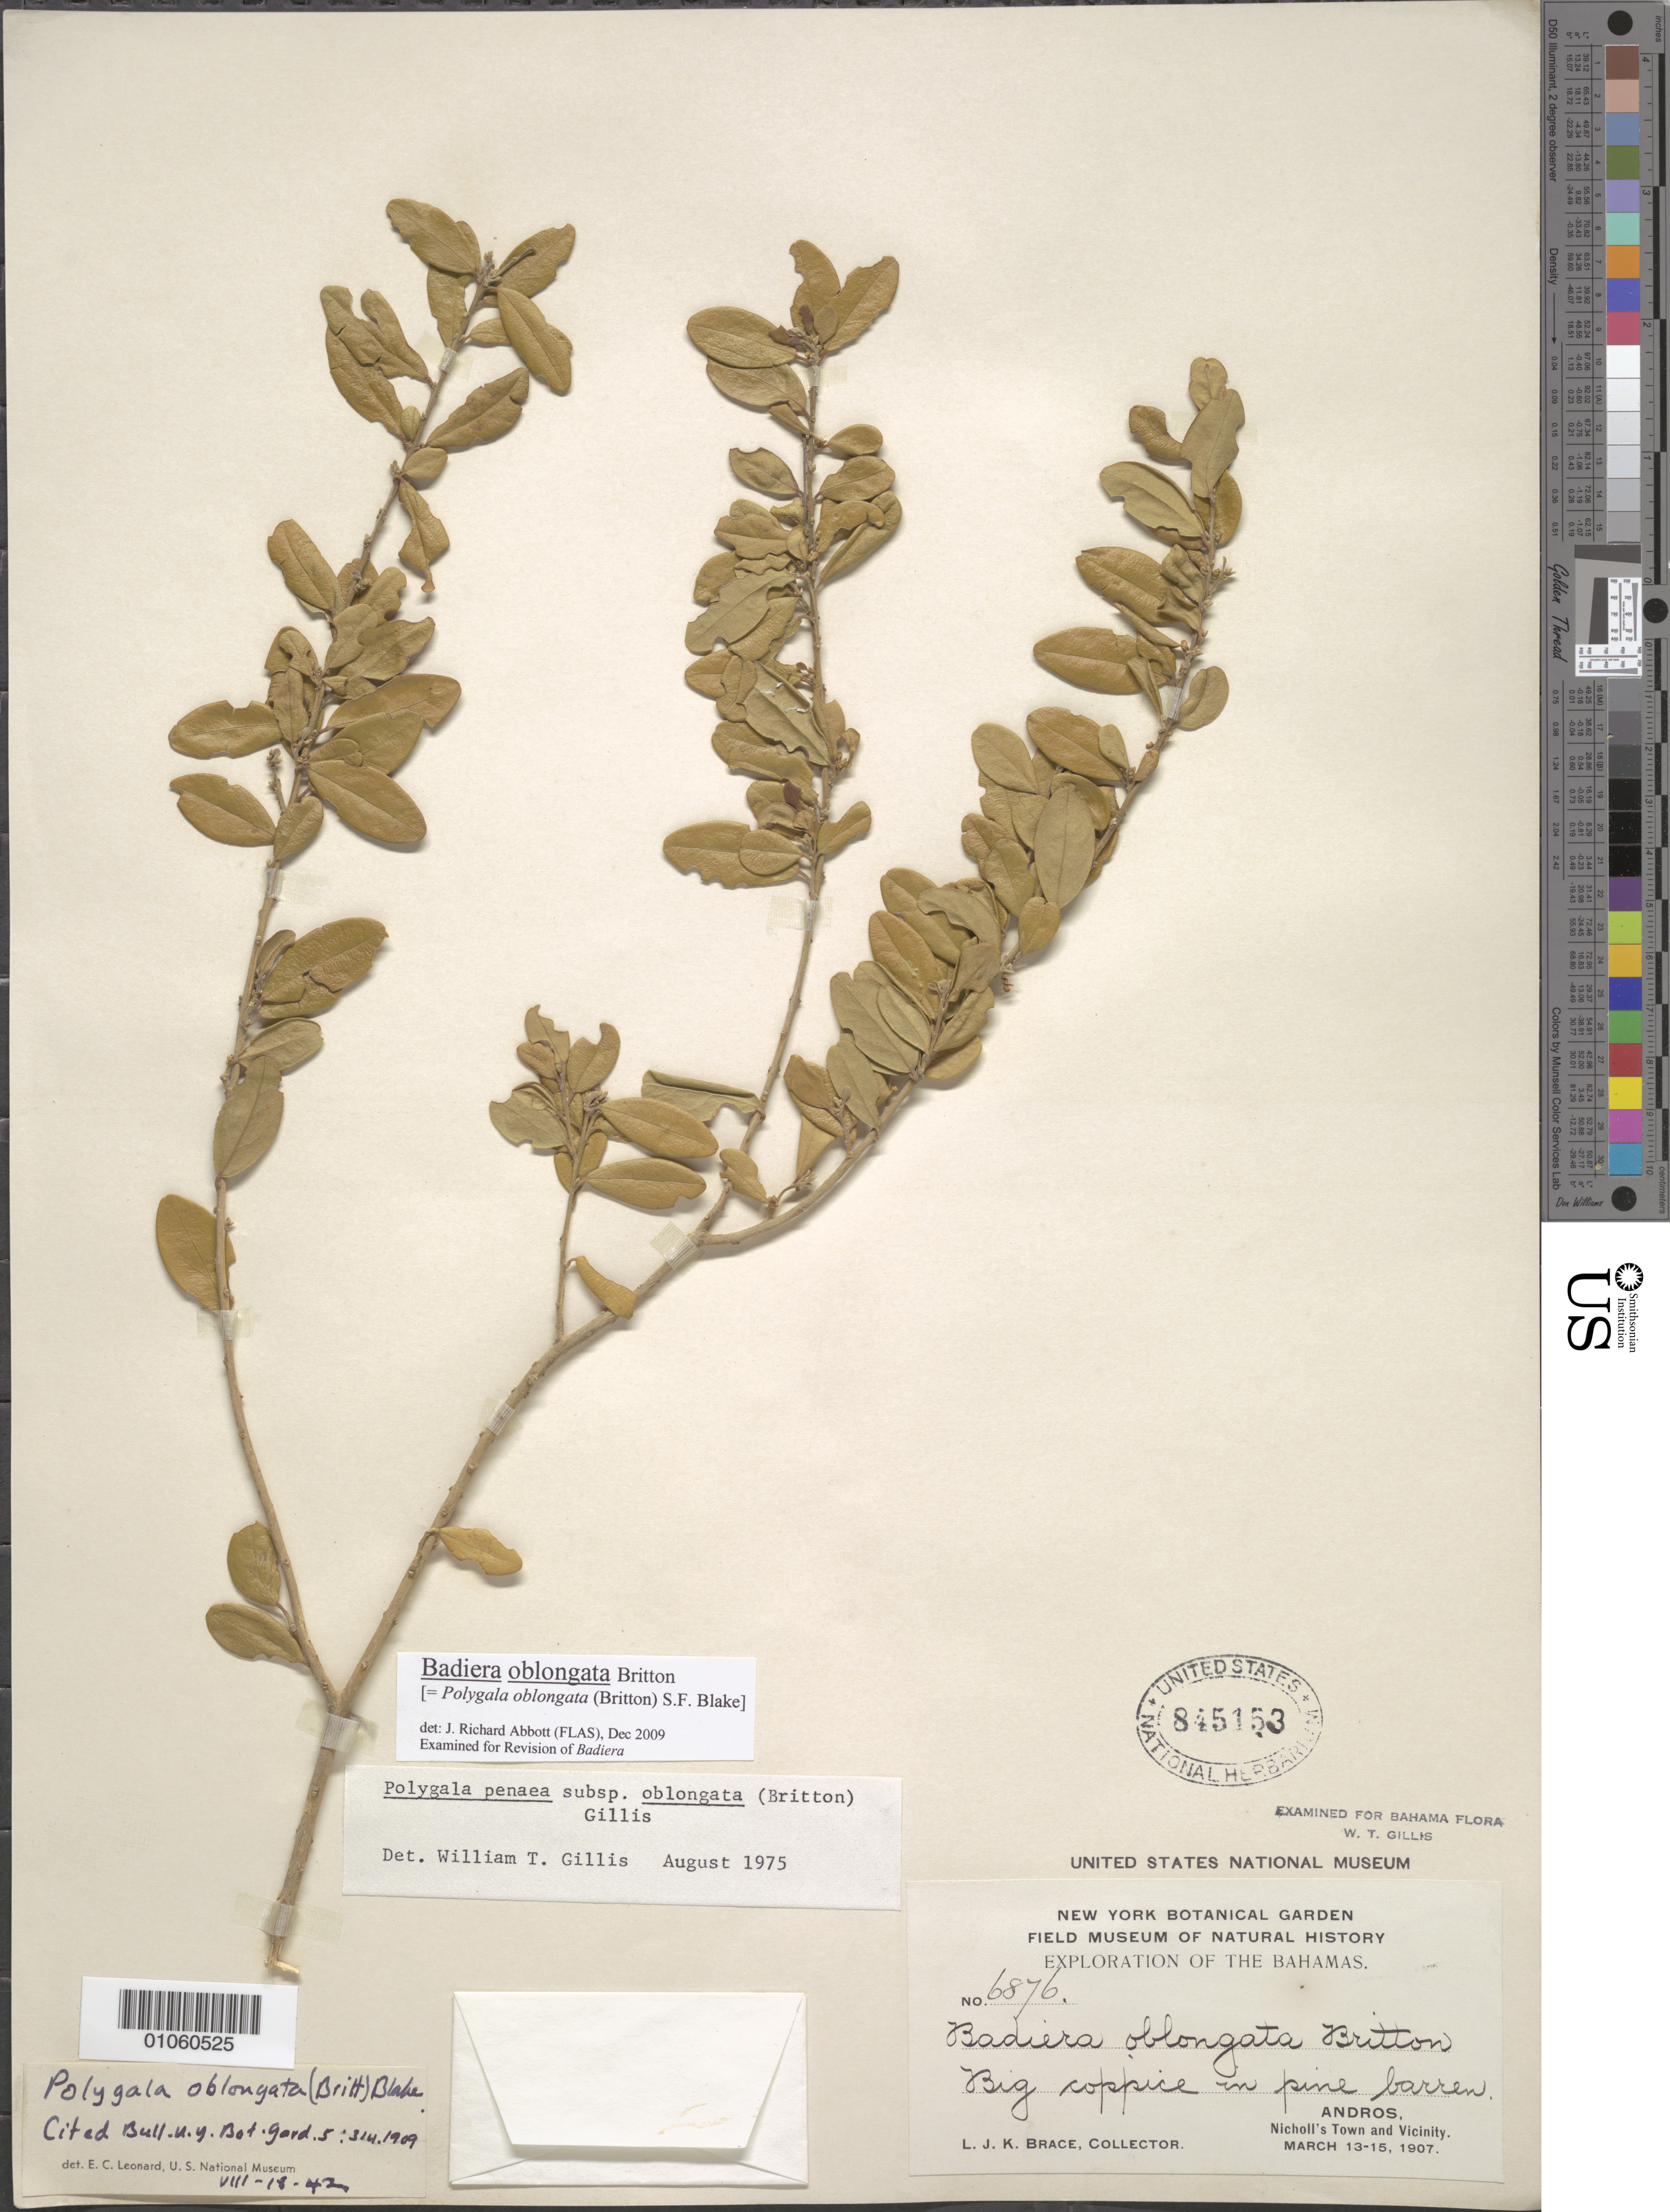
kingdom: Plantae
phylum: Tracheophyta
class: Magnoliopsida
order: Fabales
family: Polygalaceae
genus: Badiera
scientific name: Badiera oblongata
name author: Britton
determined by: Abbott, J. R., (FLAS)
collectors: L. J. K. Brace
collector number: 6876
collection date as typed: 13 Mar 1907 to 15 Mar 1907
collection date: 1907-03-13/1907-03-15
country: Bahamas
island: Andros I.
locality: Nicholl's Town and vicinity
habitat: Big coppice in pine barren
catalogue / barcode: US 845153